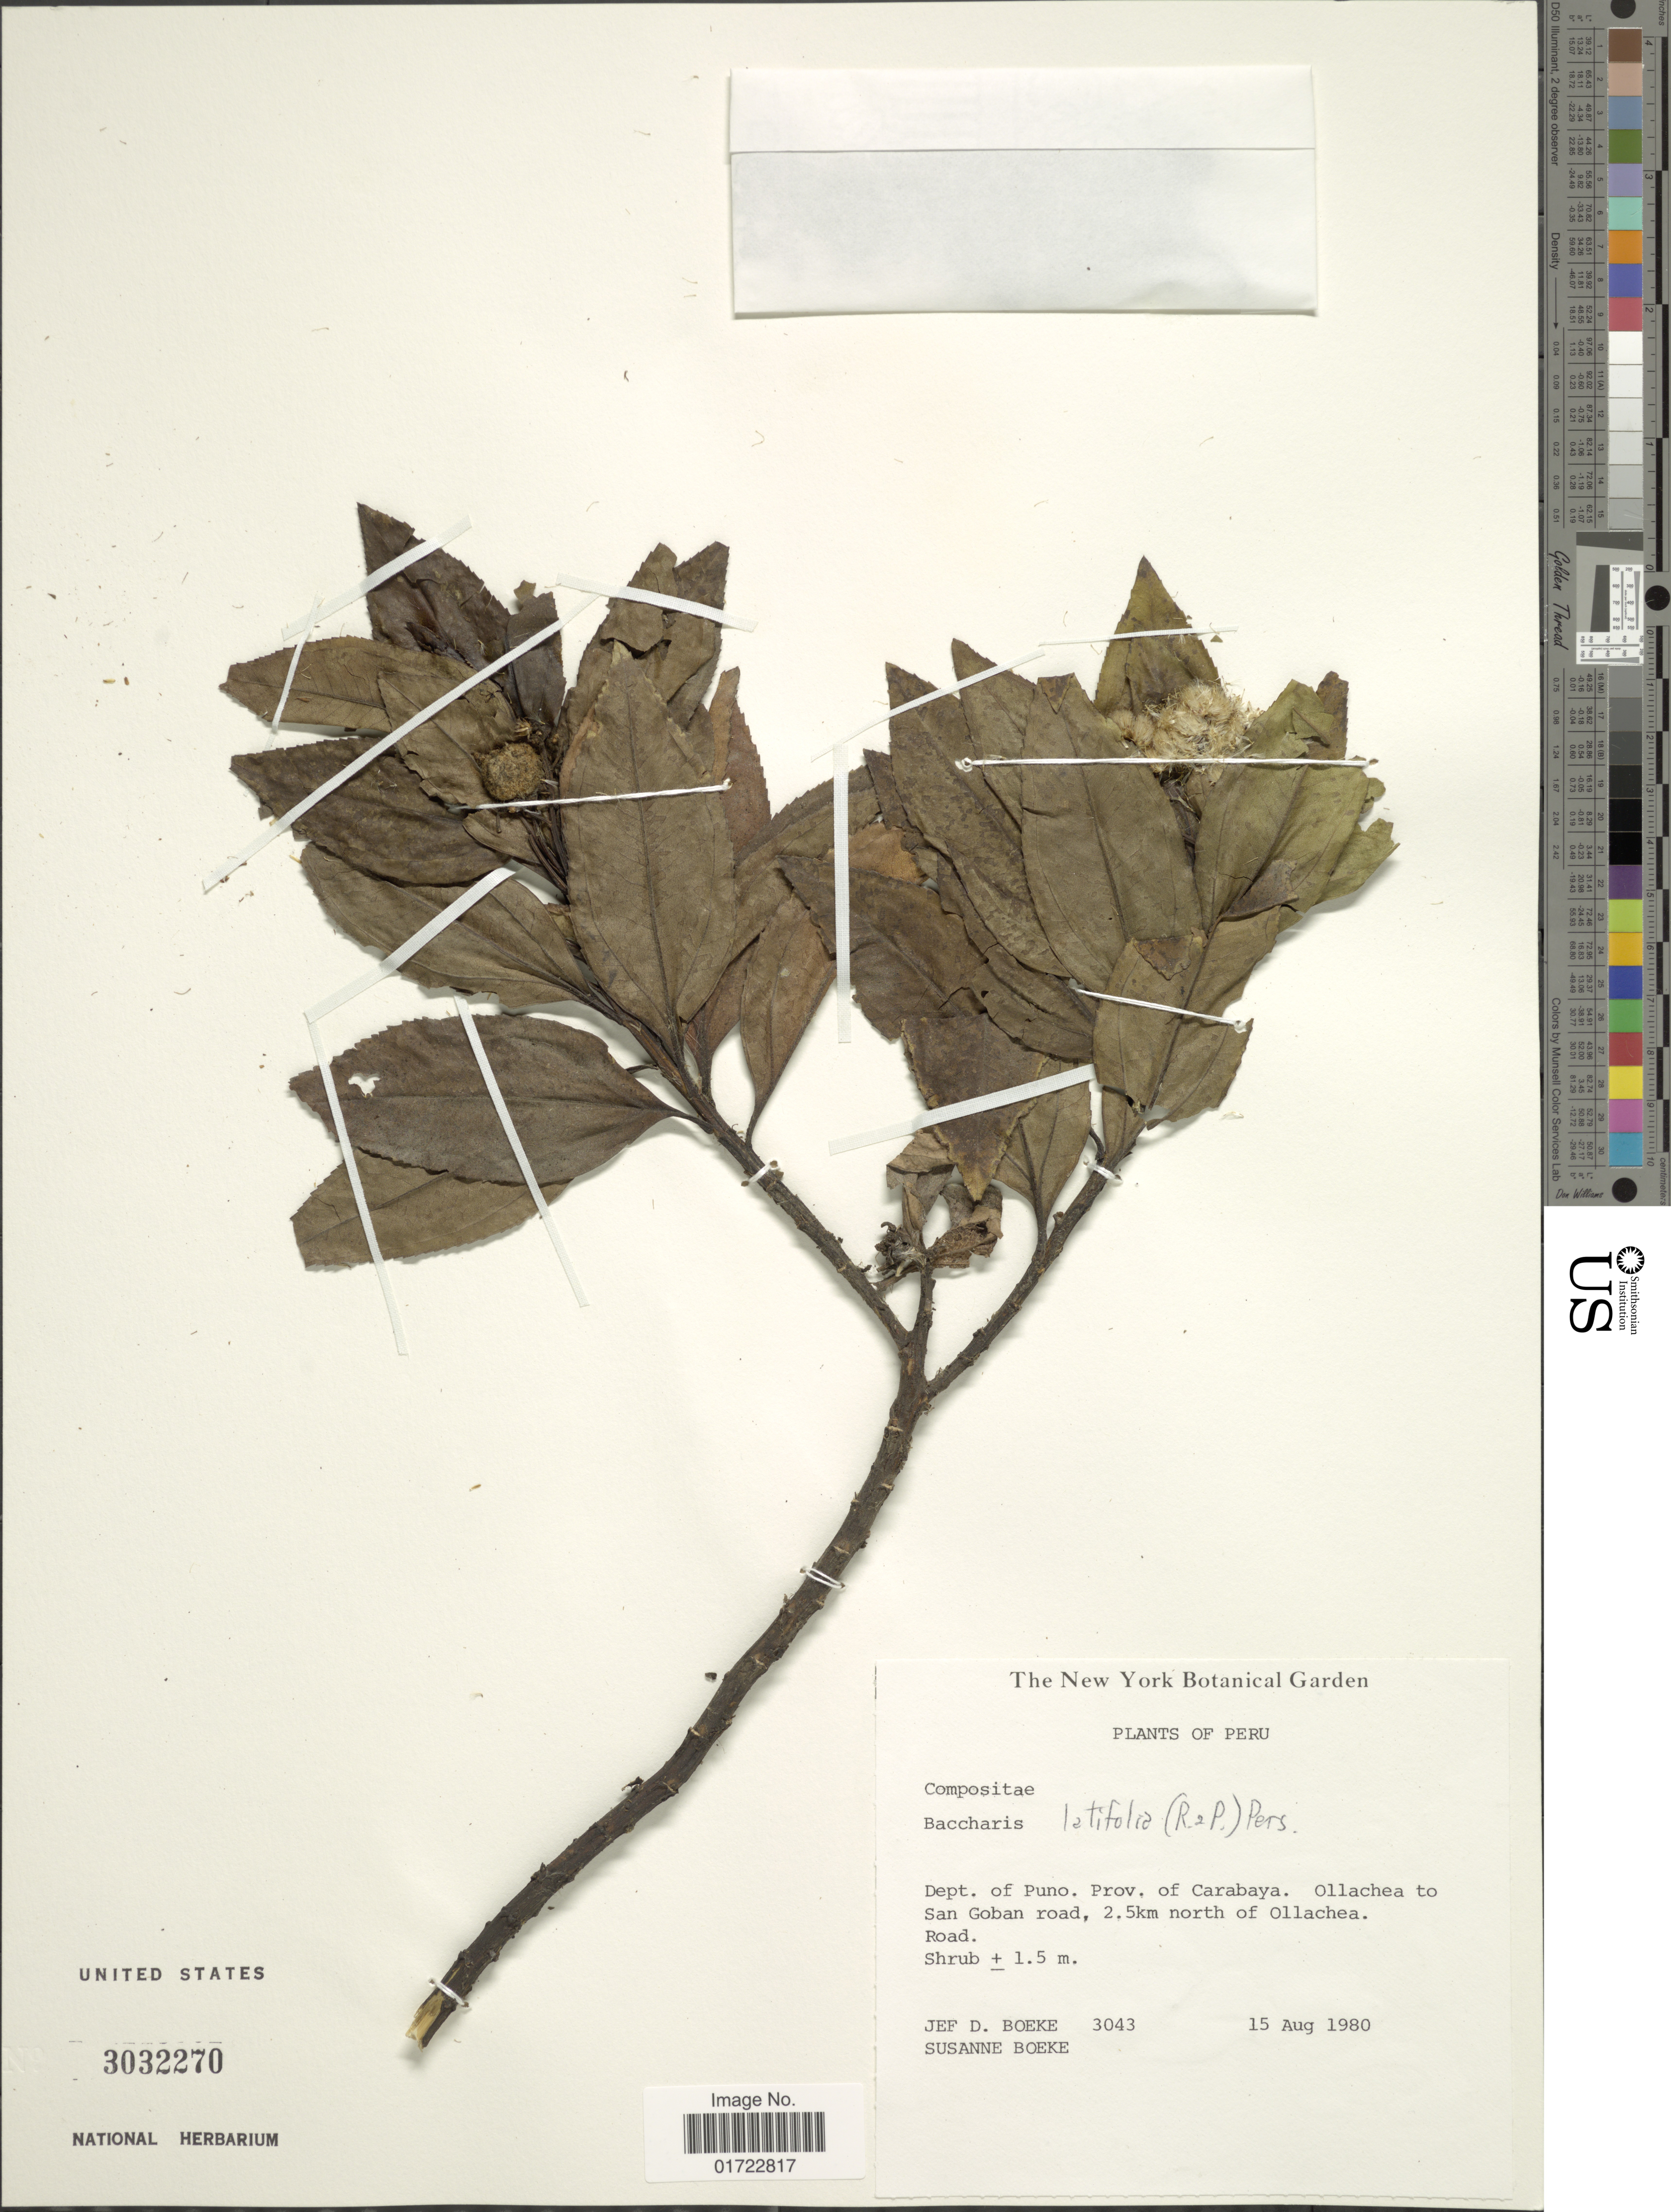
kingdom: Plantae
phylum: Tracheophyta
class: Magnoliopsida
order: Asterales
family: Asteraceae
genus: Baccharis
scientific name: Baccharis latifolia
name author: (Ruiz & Pav.) Pers.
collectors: J. D. Boeke & S. Boeke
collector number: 3043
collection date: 1980-08-15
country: Peru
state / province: Puno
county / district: Carabaya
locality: Dept. Puno, Prof. Carabaya. Ollachea to San Goban road, 2.5 km north of Ollachea.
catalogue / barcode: US 3032270